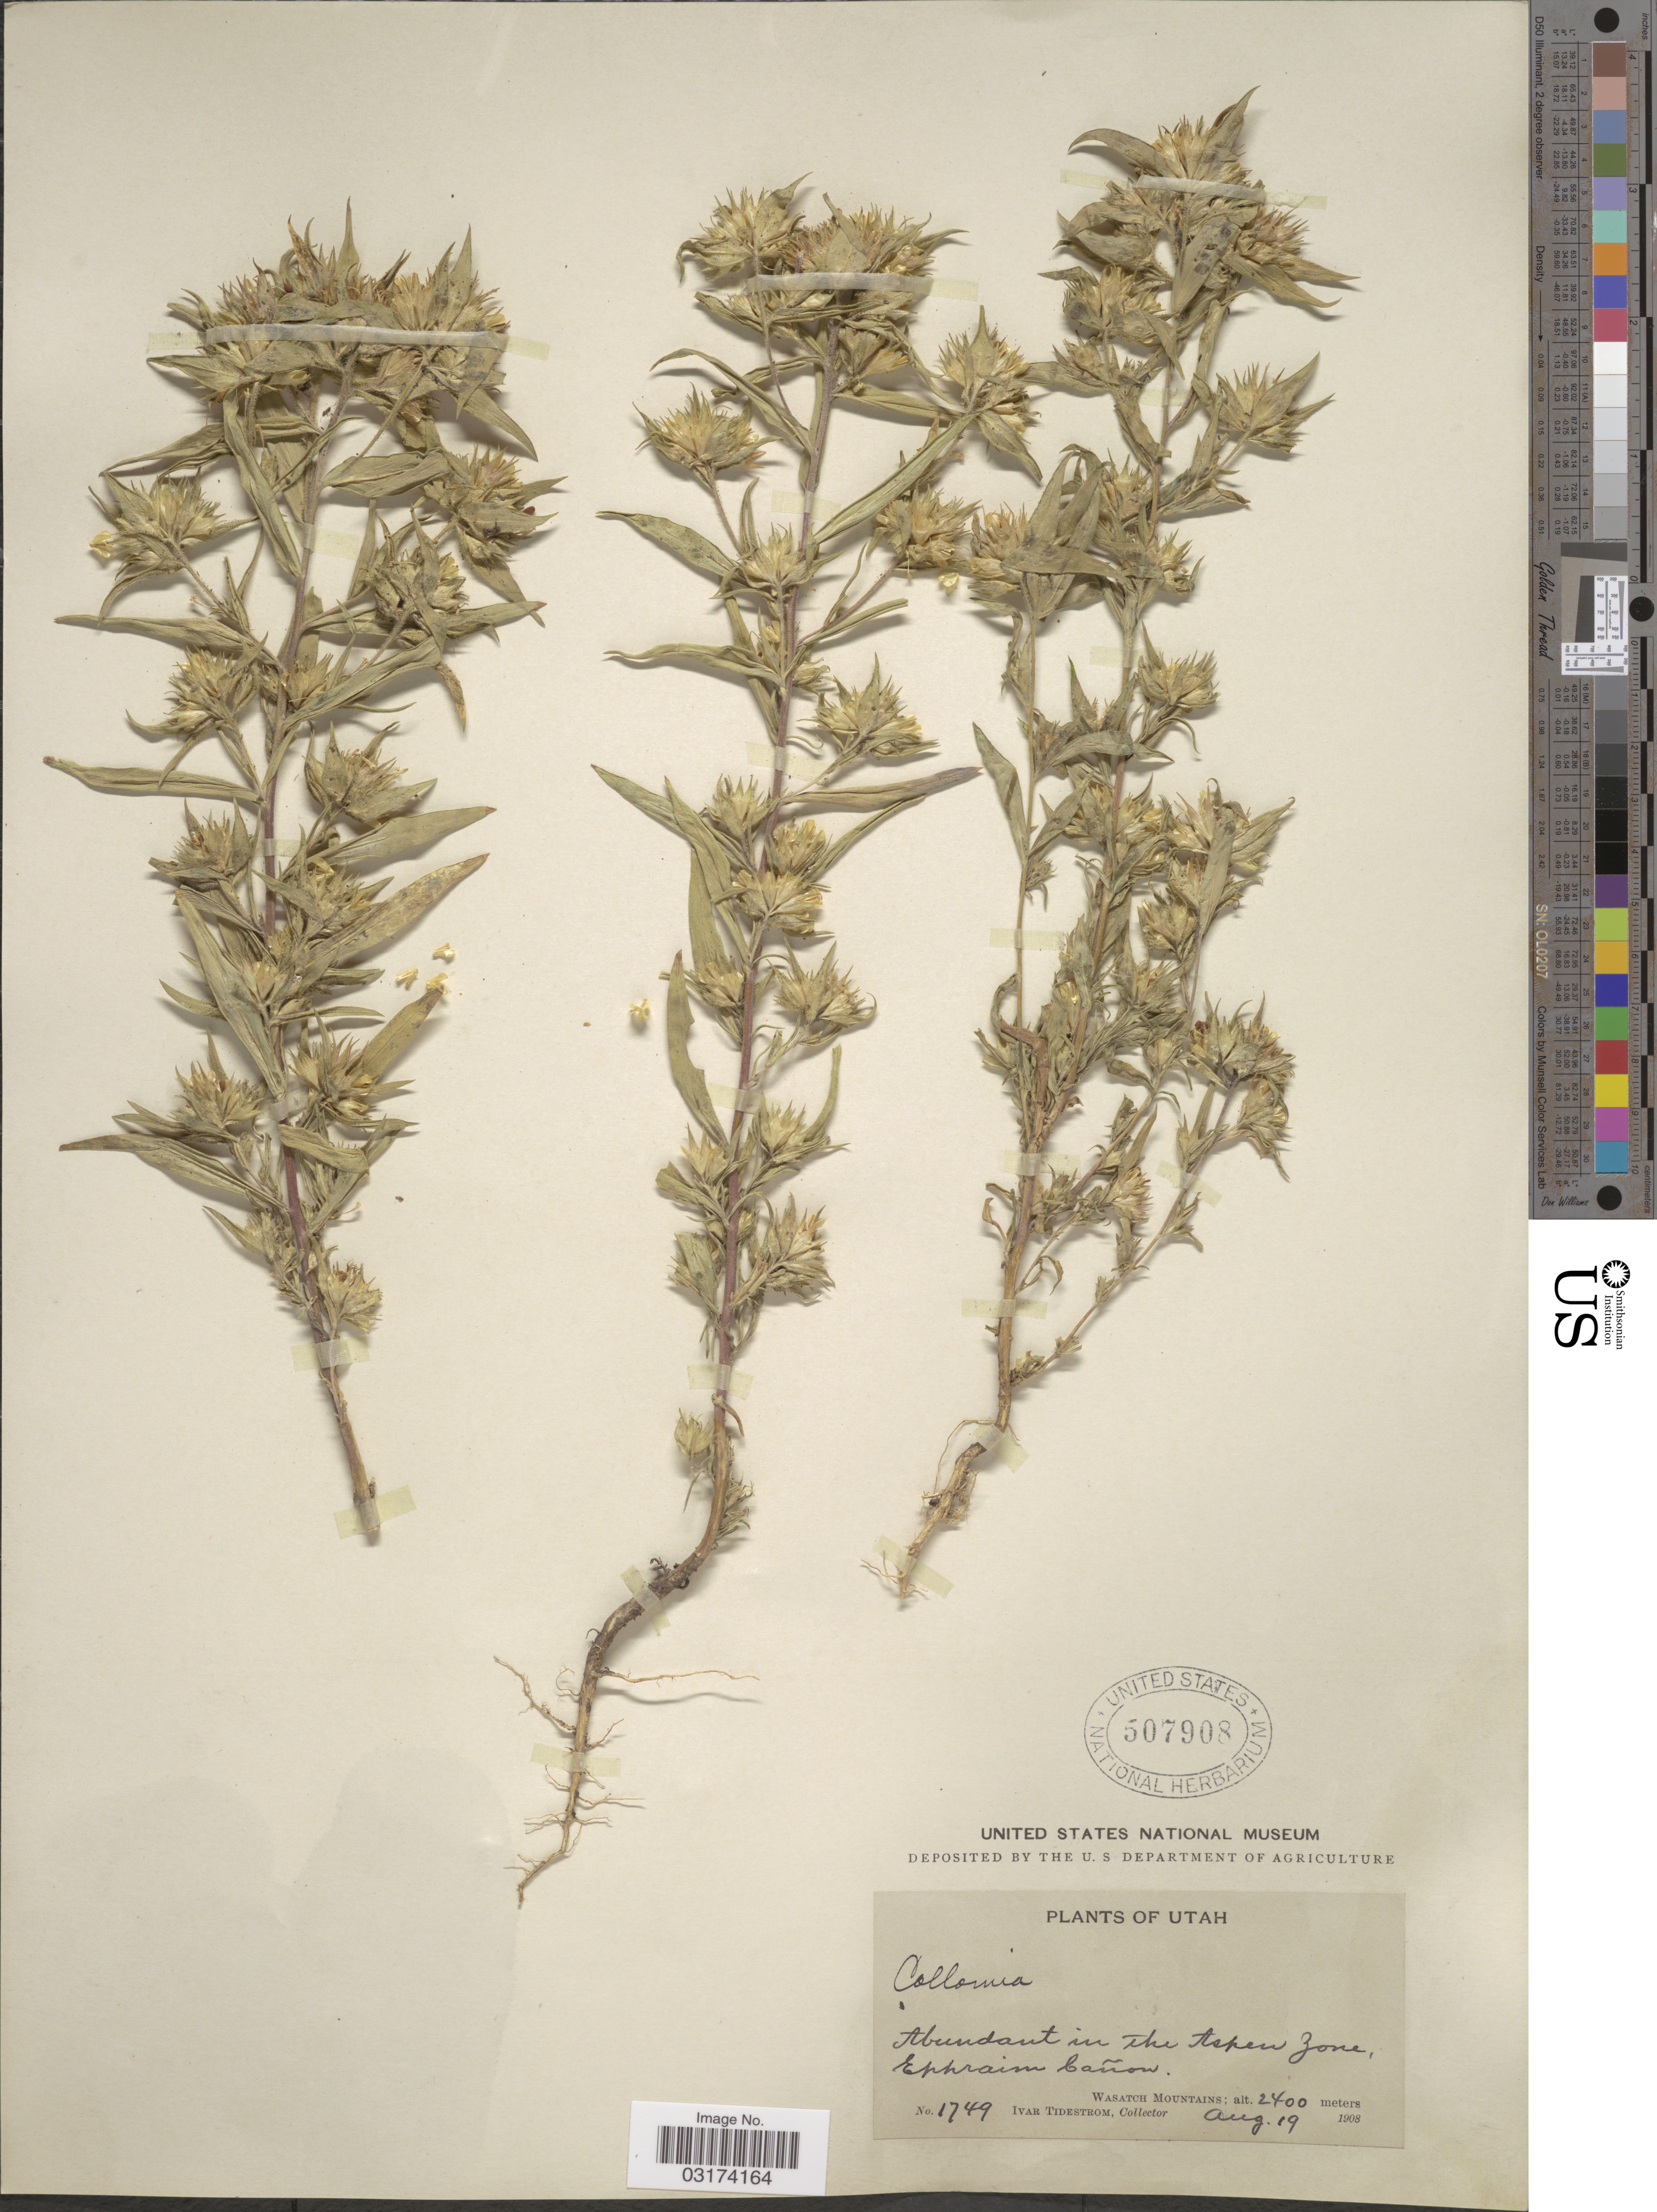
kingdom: Plantae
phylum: Tracheophyta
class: Magnoliopsida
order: Ericales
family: Polemoniaceae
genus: Collomia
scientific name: Collomia grandiflora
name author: Douglas ex Lindl.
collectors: I. F. Tidestrom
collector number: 1749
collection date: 1908-08-19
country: United States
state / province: Utah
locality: Abundant in the Aspen Zone, Ephraim Cañon. Wasatch Mountains.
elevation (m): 2400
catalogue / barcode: US 507908